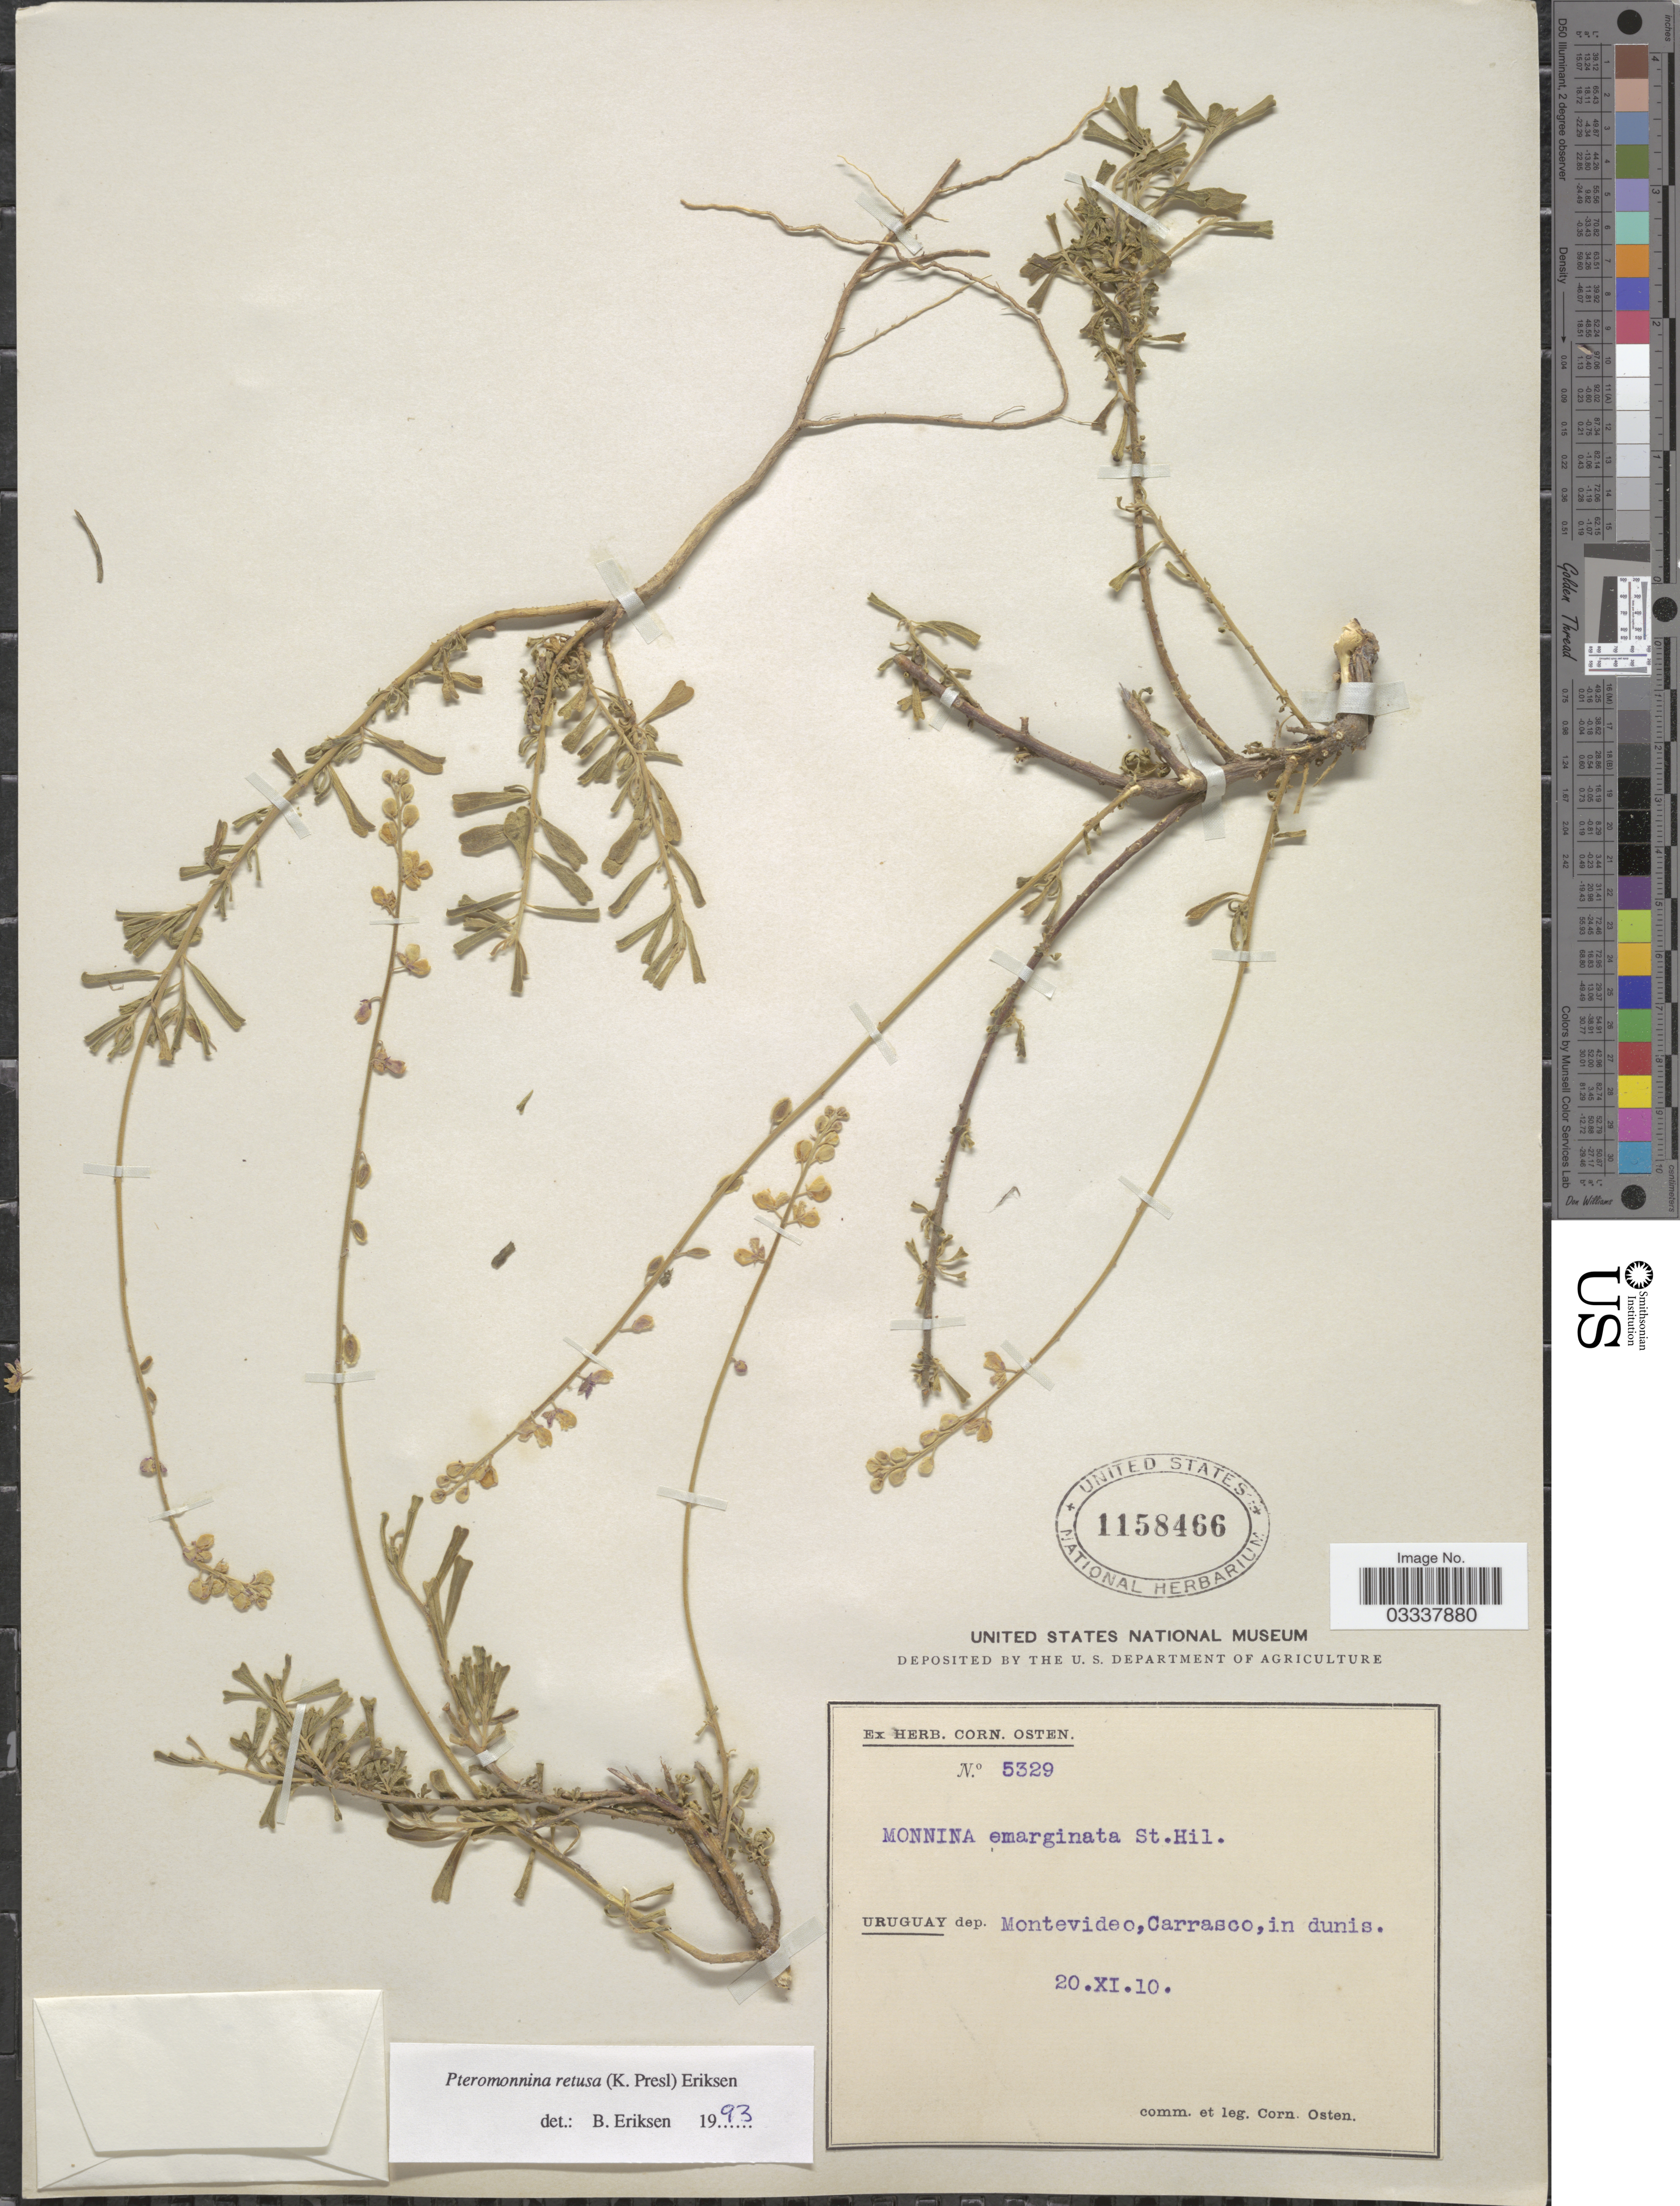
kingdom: Plantae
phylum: Tracheophyta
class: Magnoliopsida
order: Fabales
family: Polygalaceae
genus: Monnina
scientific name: Monnina retusa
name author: C. Presl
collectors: C. Osten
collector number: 5329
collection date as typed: Transcribed d/m/y: 20/11/10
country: Uruguay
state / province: Montevideo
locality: Dep. Montevideo, Carrasco.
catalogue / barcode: US 1158466